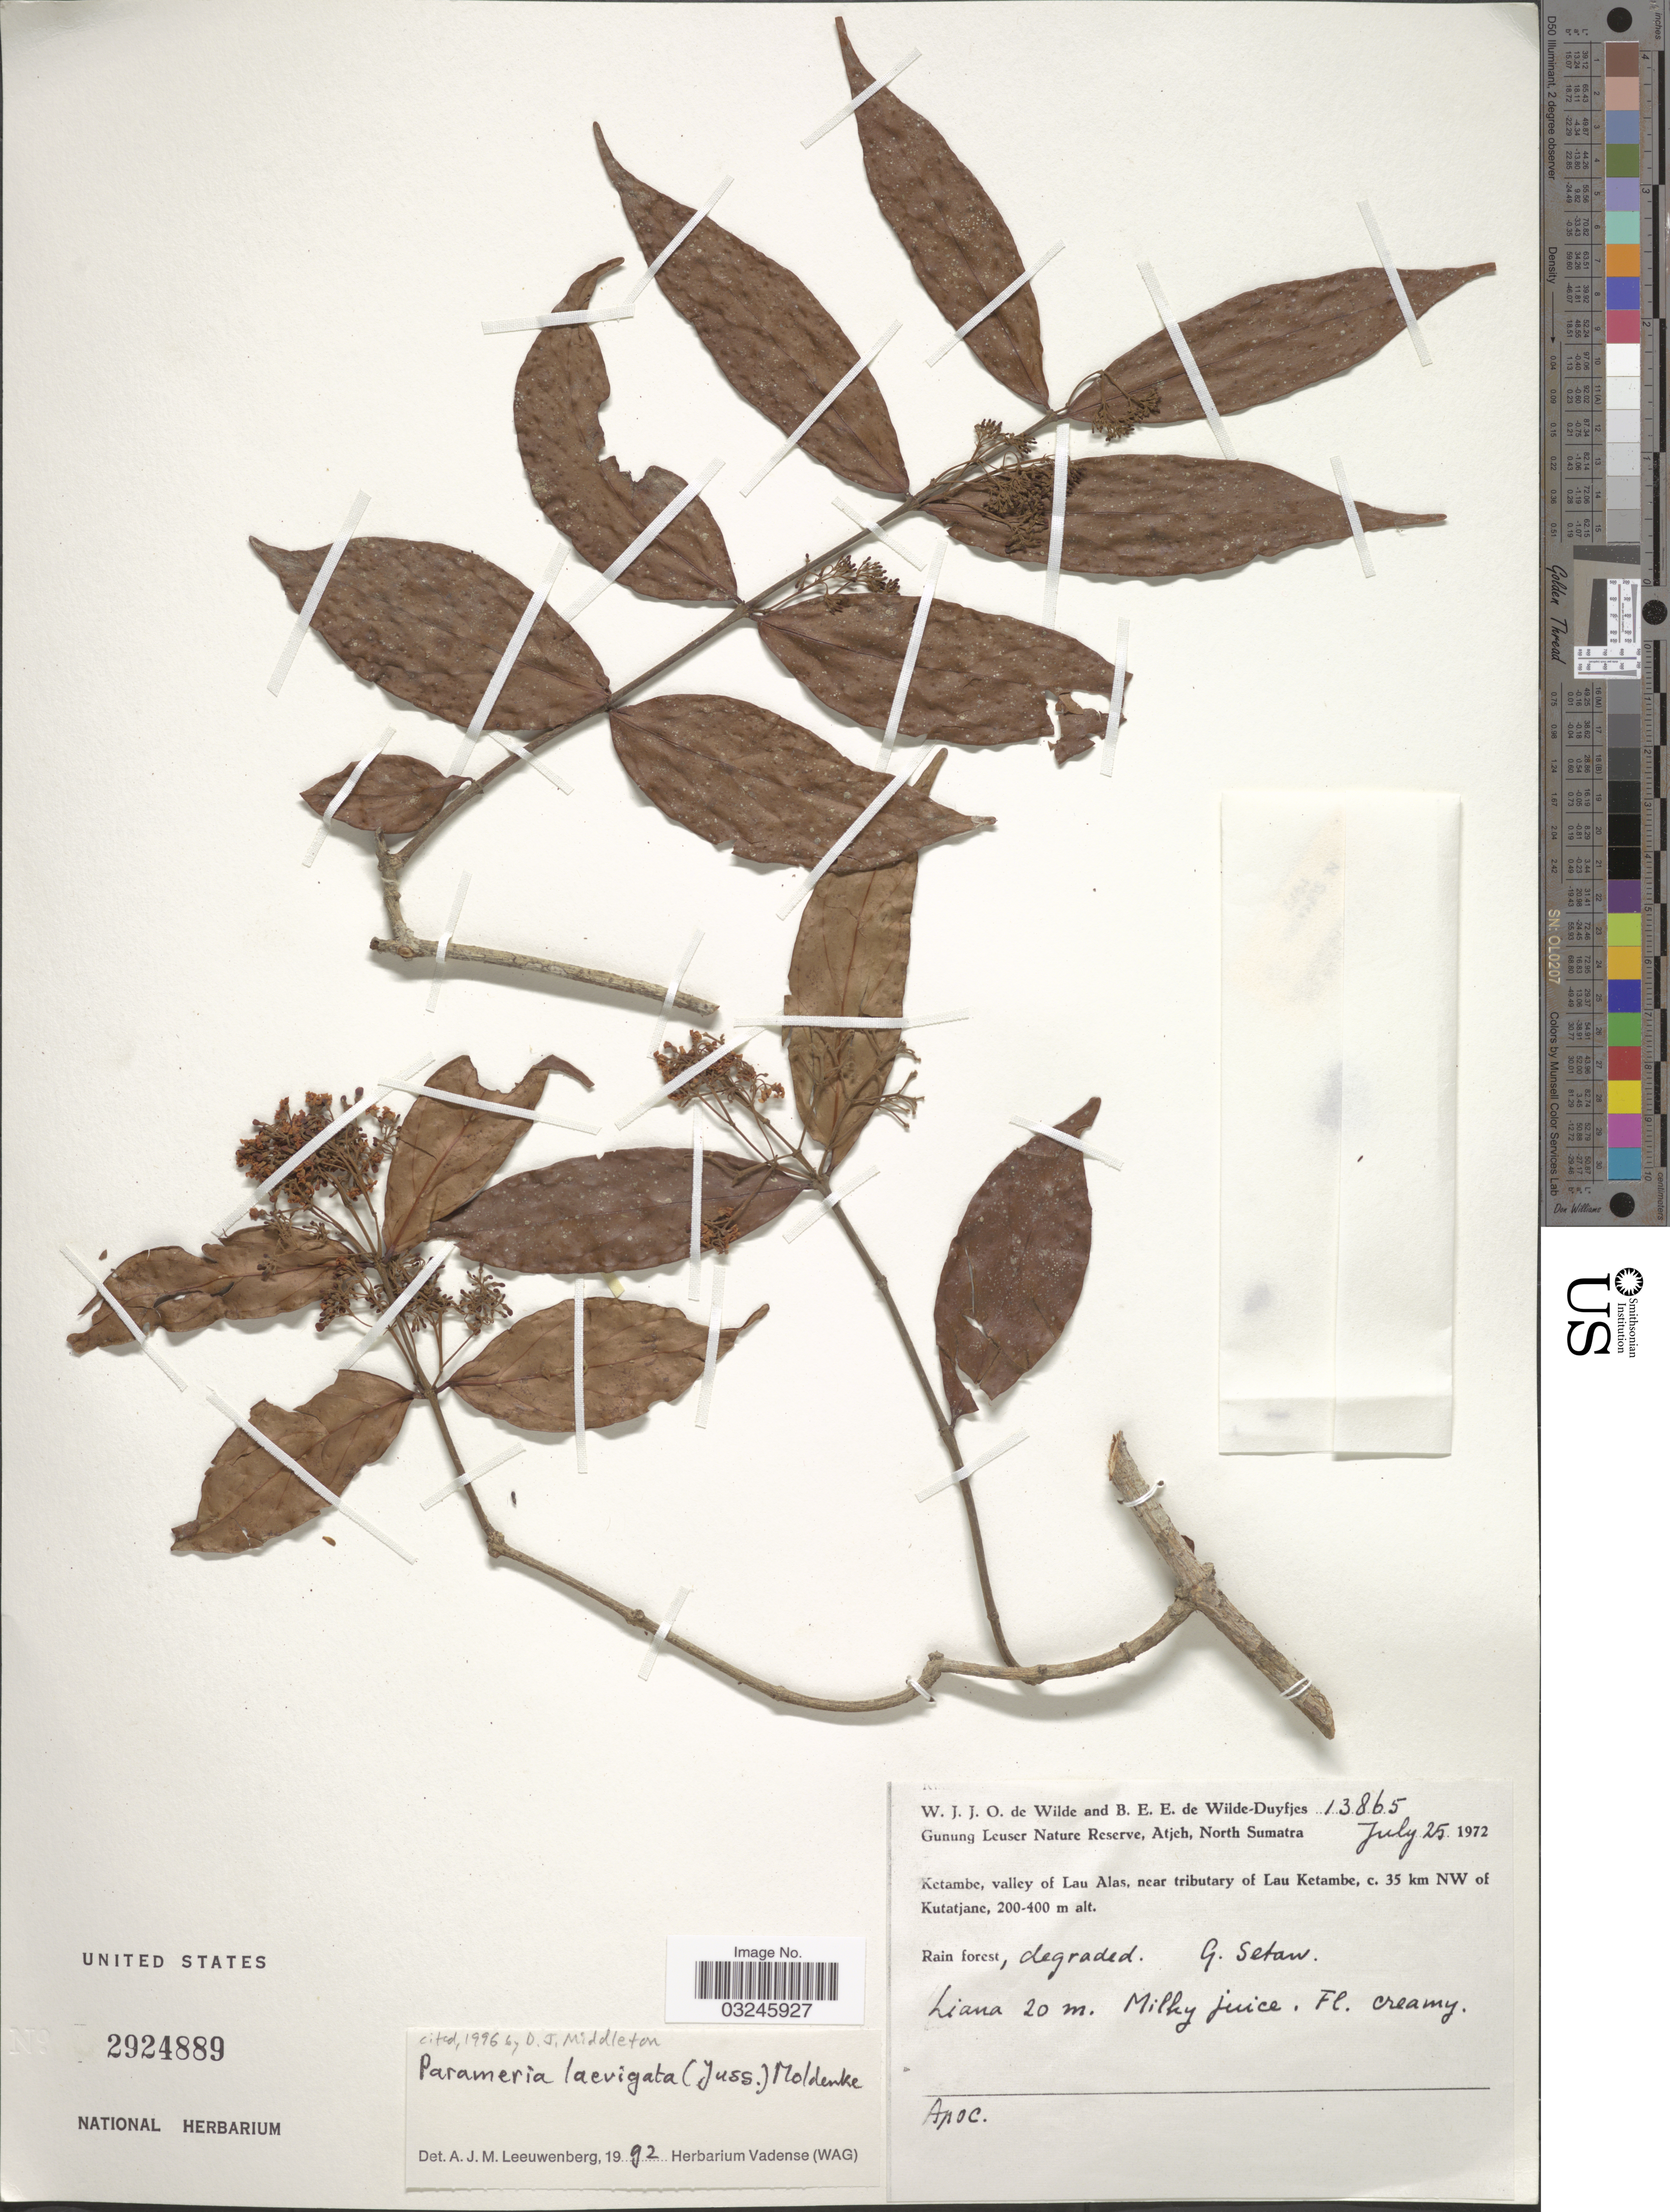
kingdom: Plantae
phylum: Tracheophyta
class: Magnoliopsida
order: Gentianales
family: Apocynaceae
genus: Parameria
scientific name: Parameria laevigata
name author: (Juss.) Moldenke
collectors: W. J. de Wilde & B. E. de Wilde-Duyfjes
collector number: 13865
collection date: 1972-07-25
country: Indonesia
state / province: Sumatra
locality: Gunung Leuser Nature Reserve, Atjeh, North Sumatra, Ketambe Valley of Lau Alas, near tributary of Lau Ketambe, c. 35 km NW of Kutatjane.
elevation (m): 200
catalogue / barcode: US 2924889